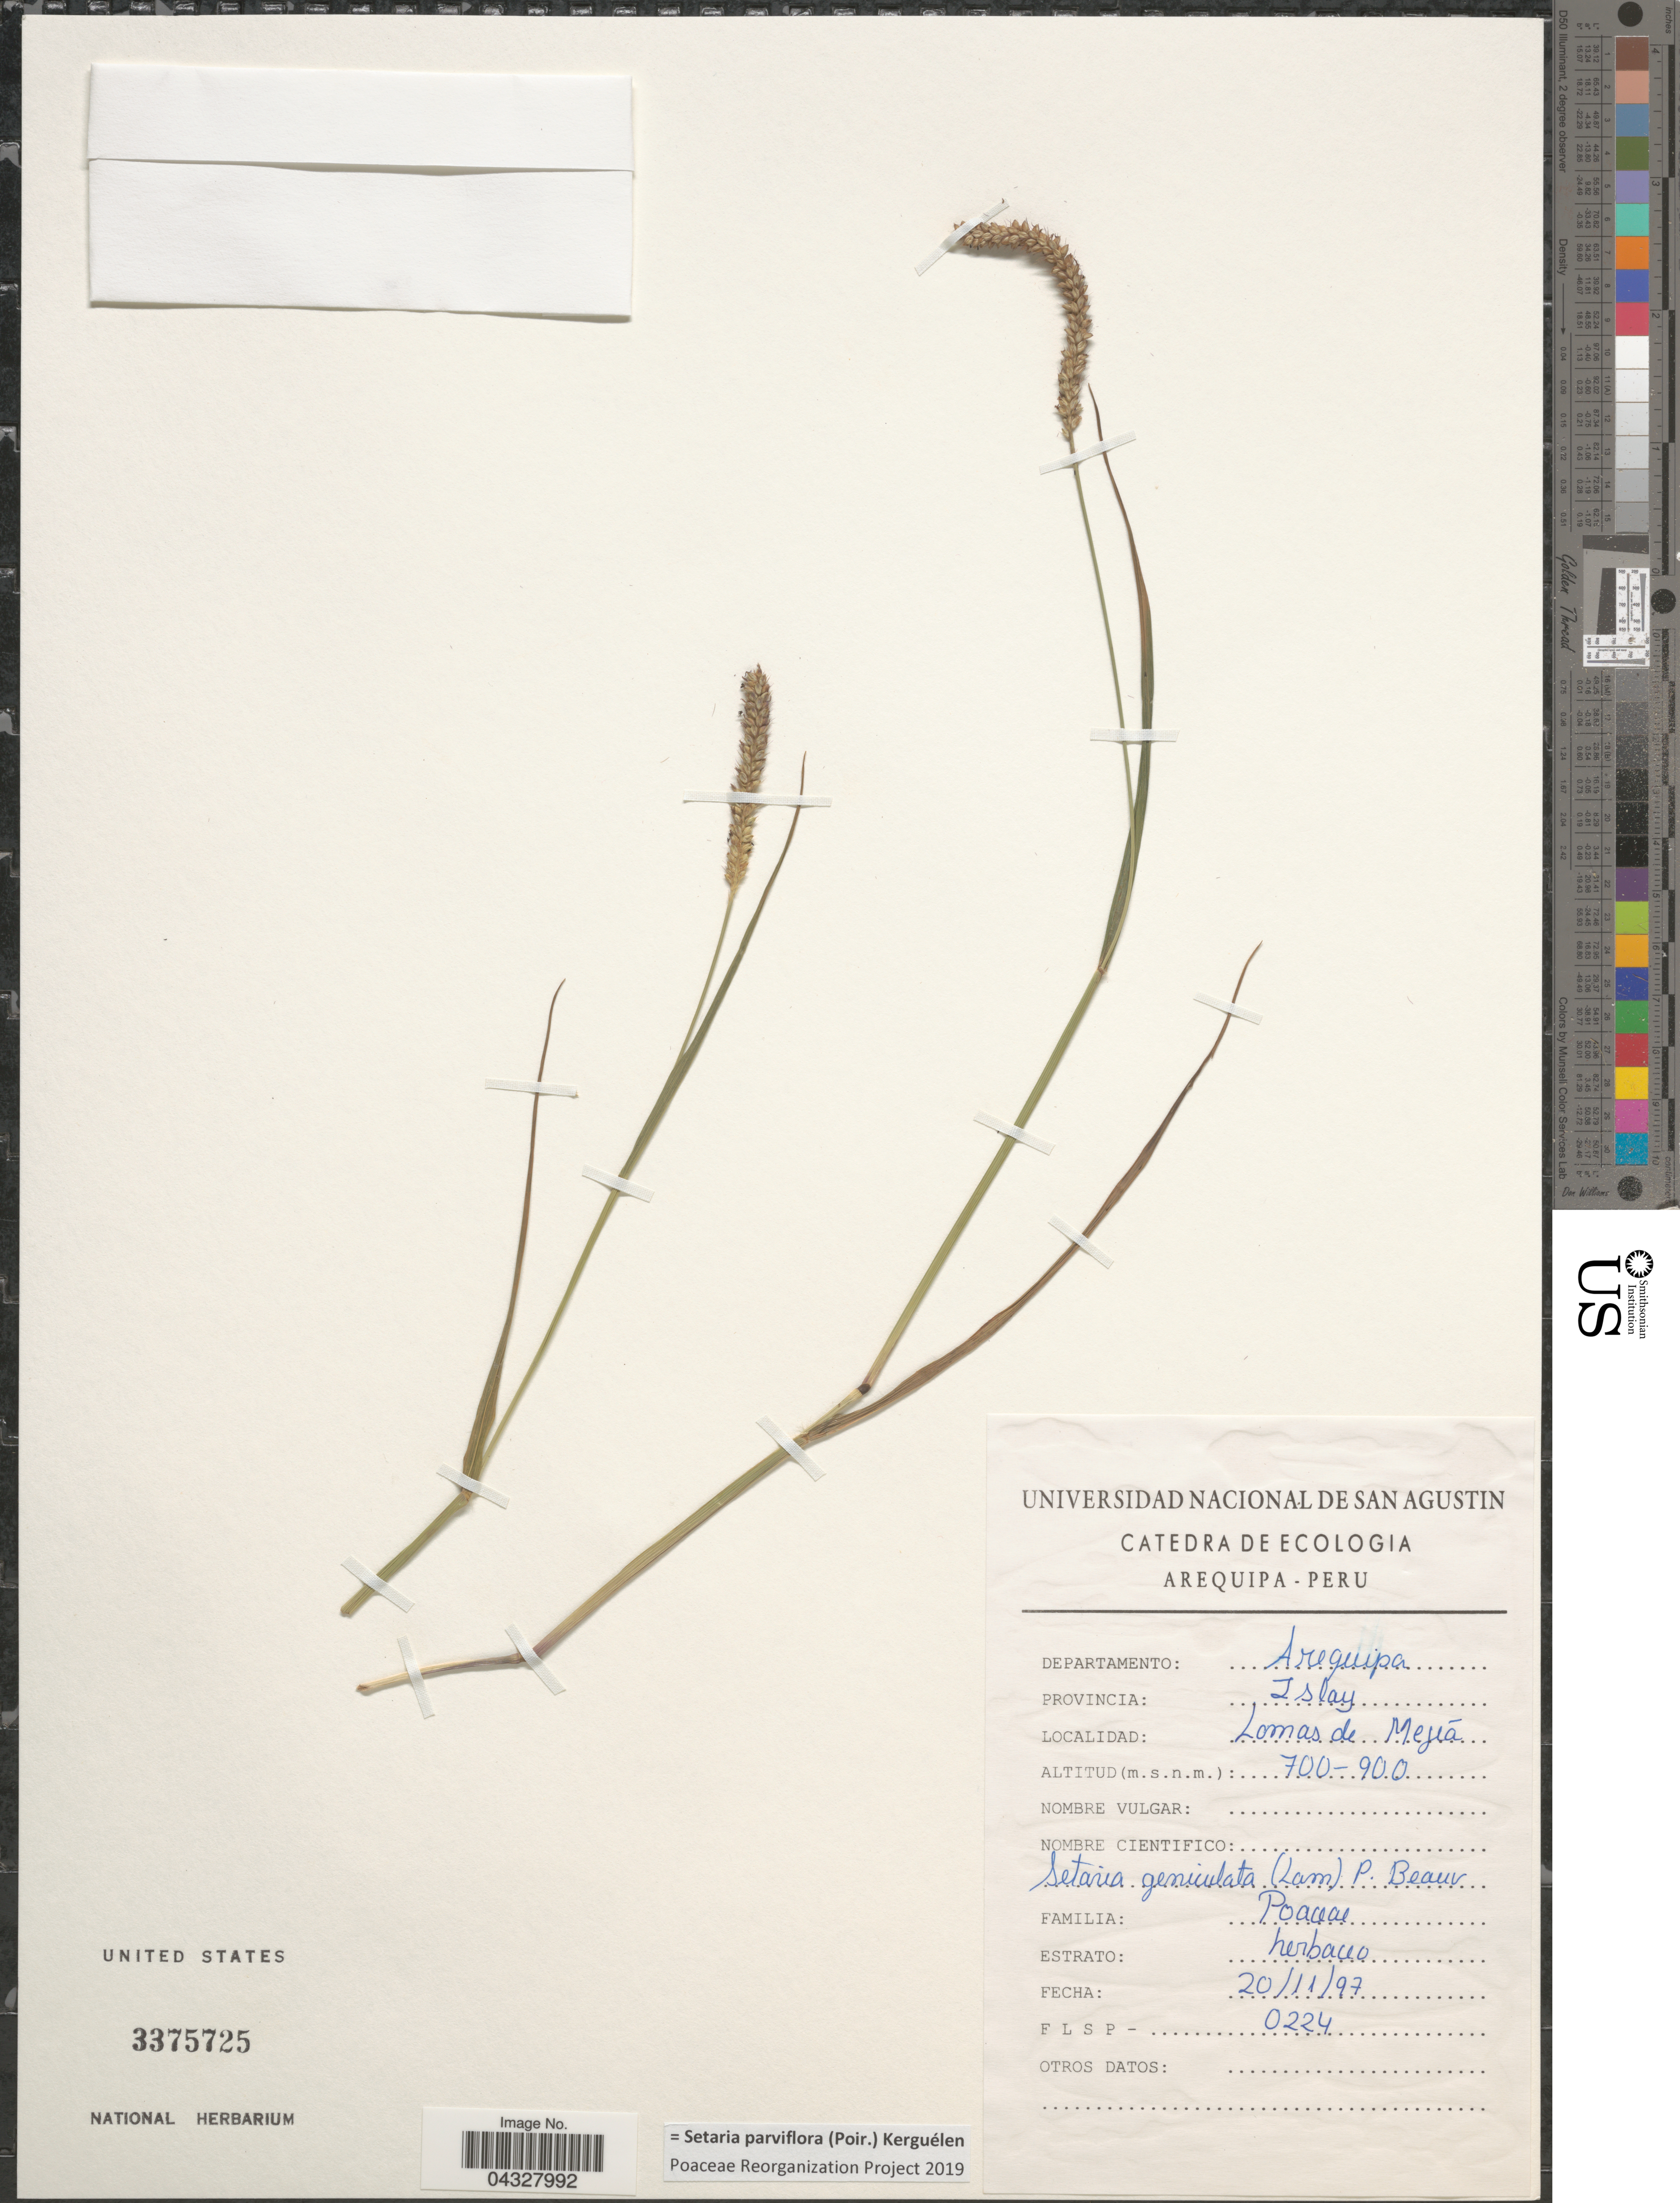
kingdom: Plantae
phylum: Tracheophyta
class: Liliopsida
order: Poales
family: Poaceae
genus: Setaria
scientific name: Setaria parviflora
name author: (Poir.) Kerguélen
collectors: F. L. S. P.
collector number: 0224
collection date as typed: Transcribed d/m/y: 20/11/97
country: Peru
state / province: Arequipa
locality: Departamento: Arequipa. Provincia: Islay. Lomas de Mejía.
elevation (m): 700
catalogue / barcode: US 3375725